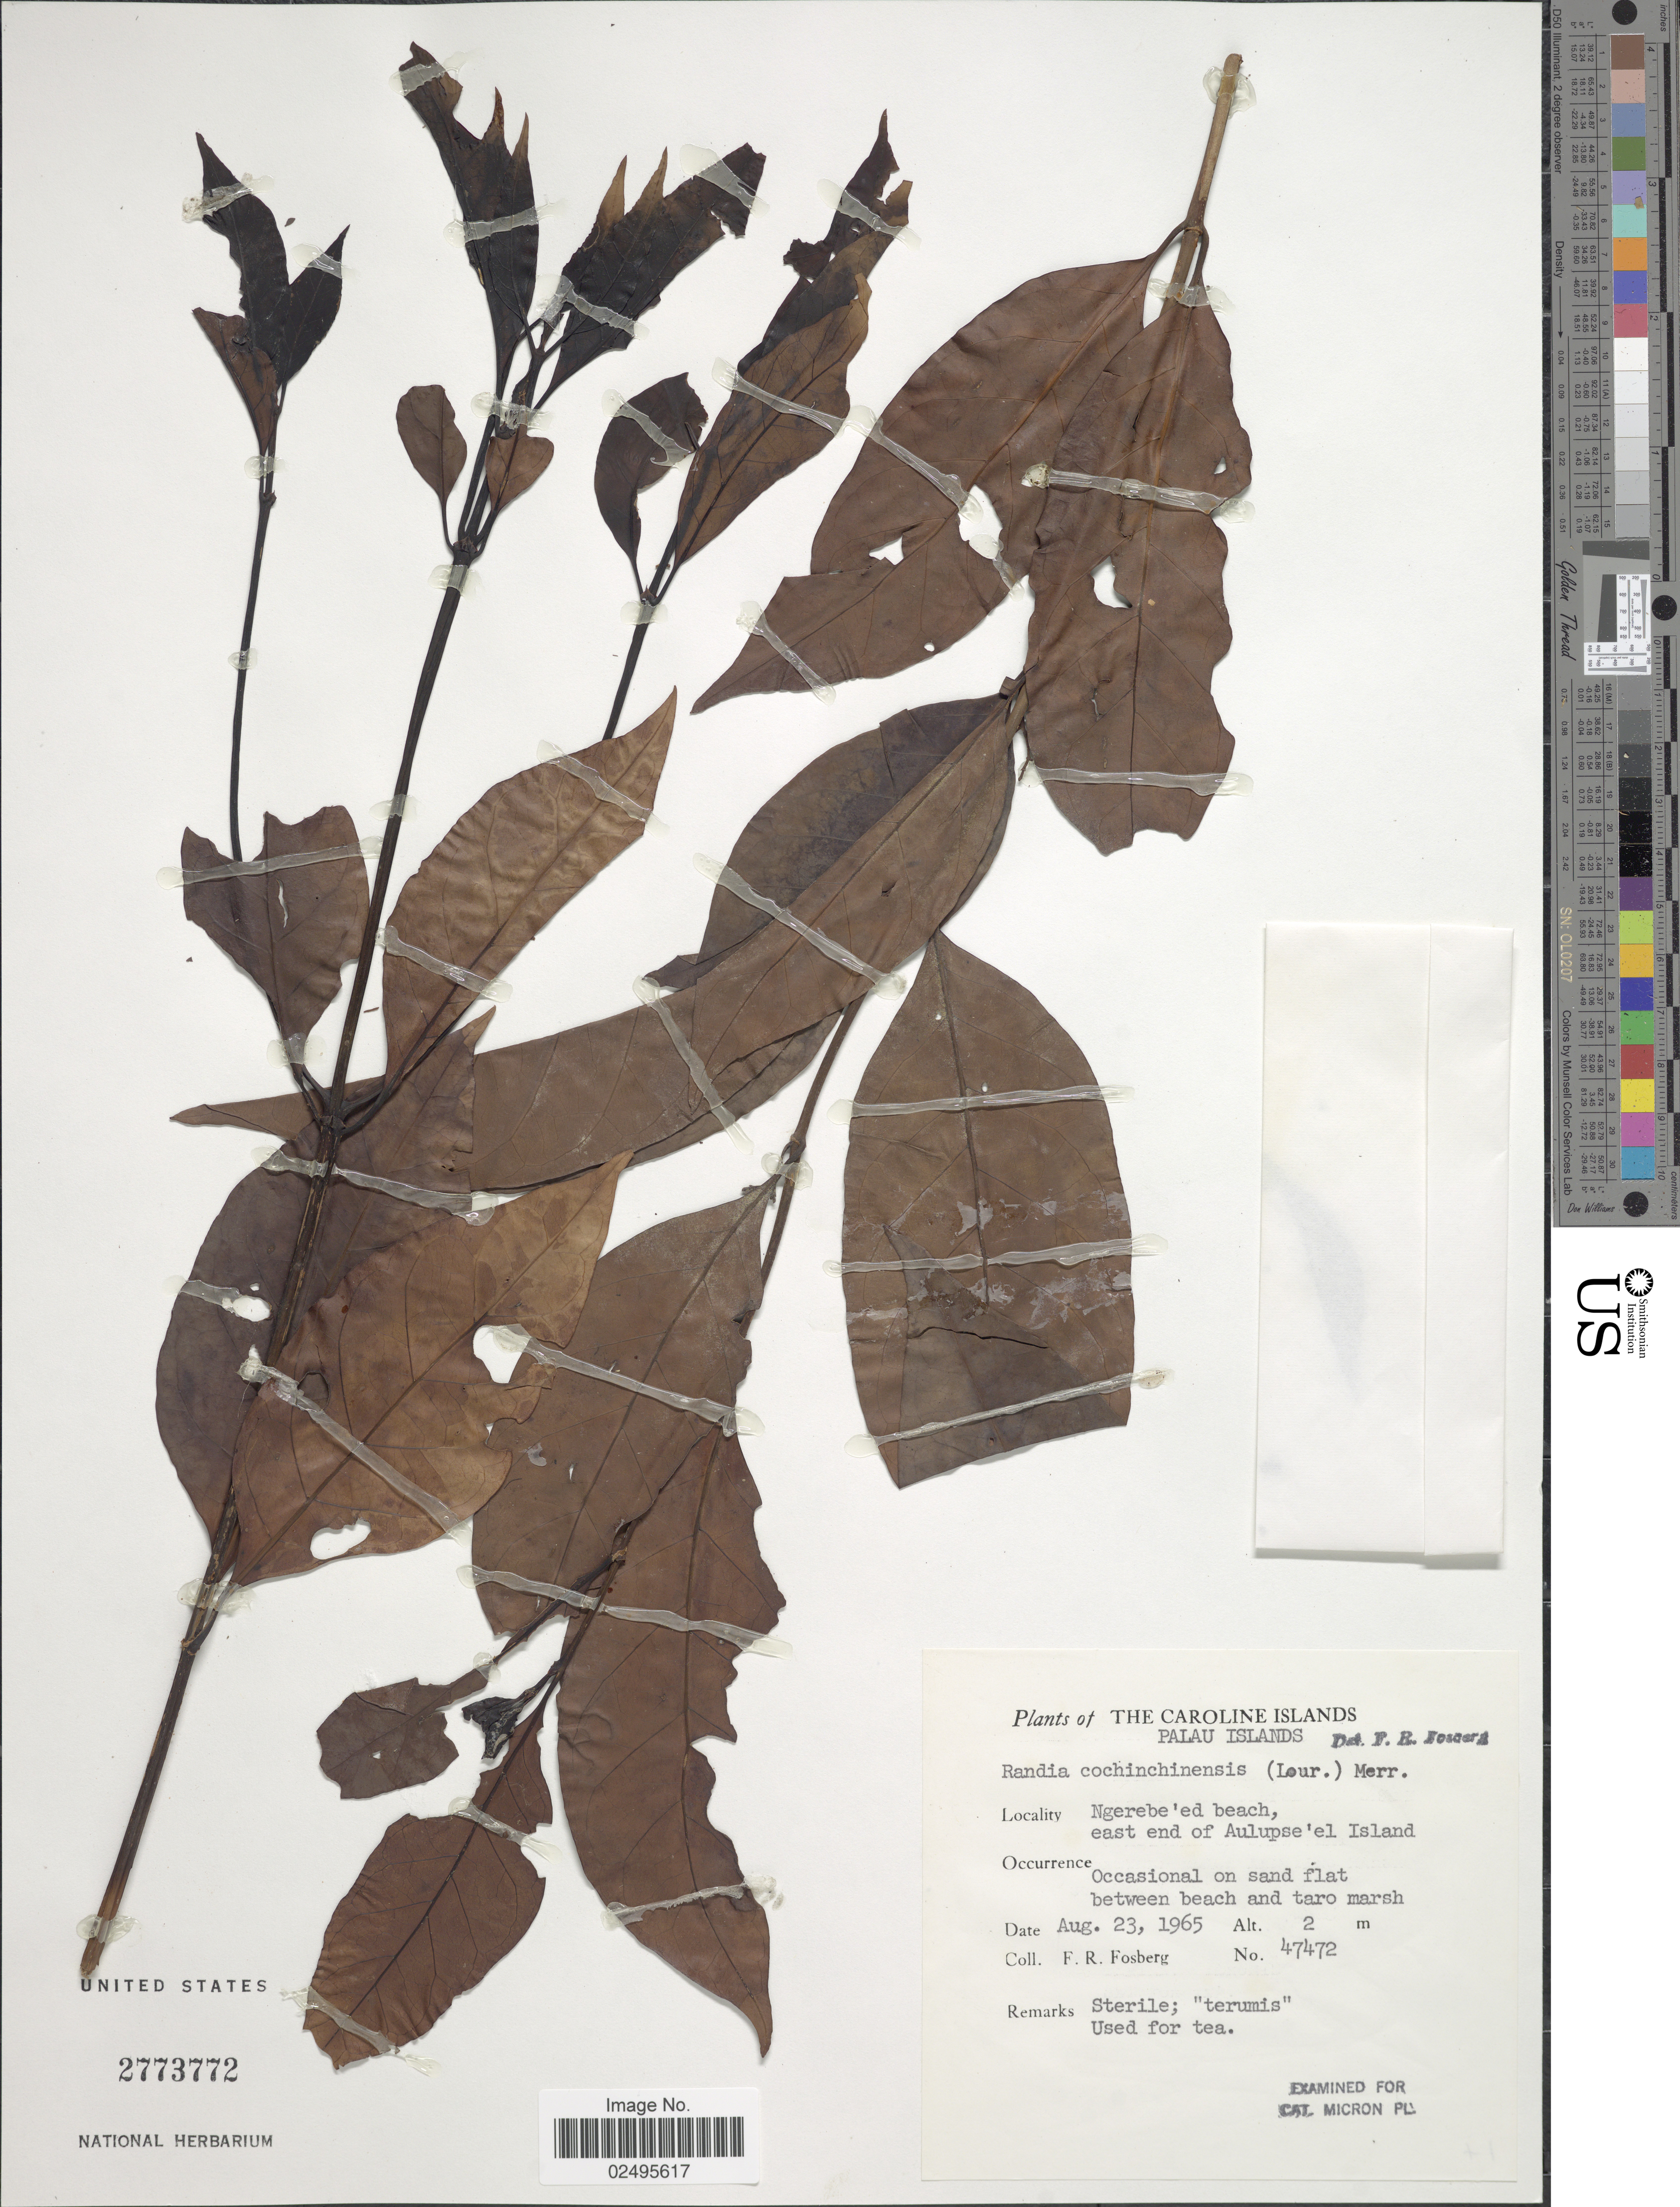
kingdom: Plantae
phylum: Tracheophyta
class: Magnoliopsida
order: Gentianales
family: Rubiaceae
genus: Aidia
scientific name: Aidia graeffei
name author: (Reinecke) Tirveng.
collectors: F. R. Fosberg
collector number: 47472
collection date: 1965-08-23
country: Palau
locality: The Caroline Islands. Palau Group. Ngerebe'ed beach, east end of Aulupse'el Island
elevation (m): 2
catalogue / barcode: US 2773772